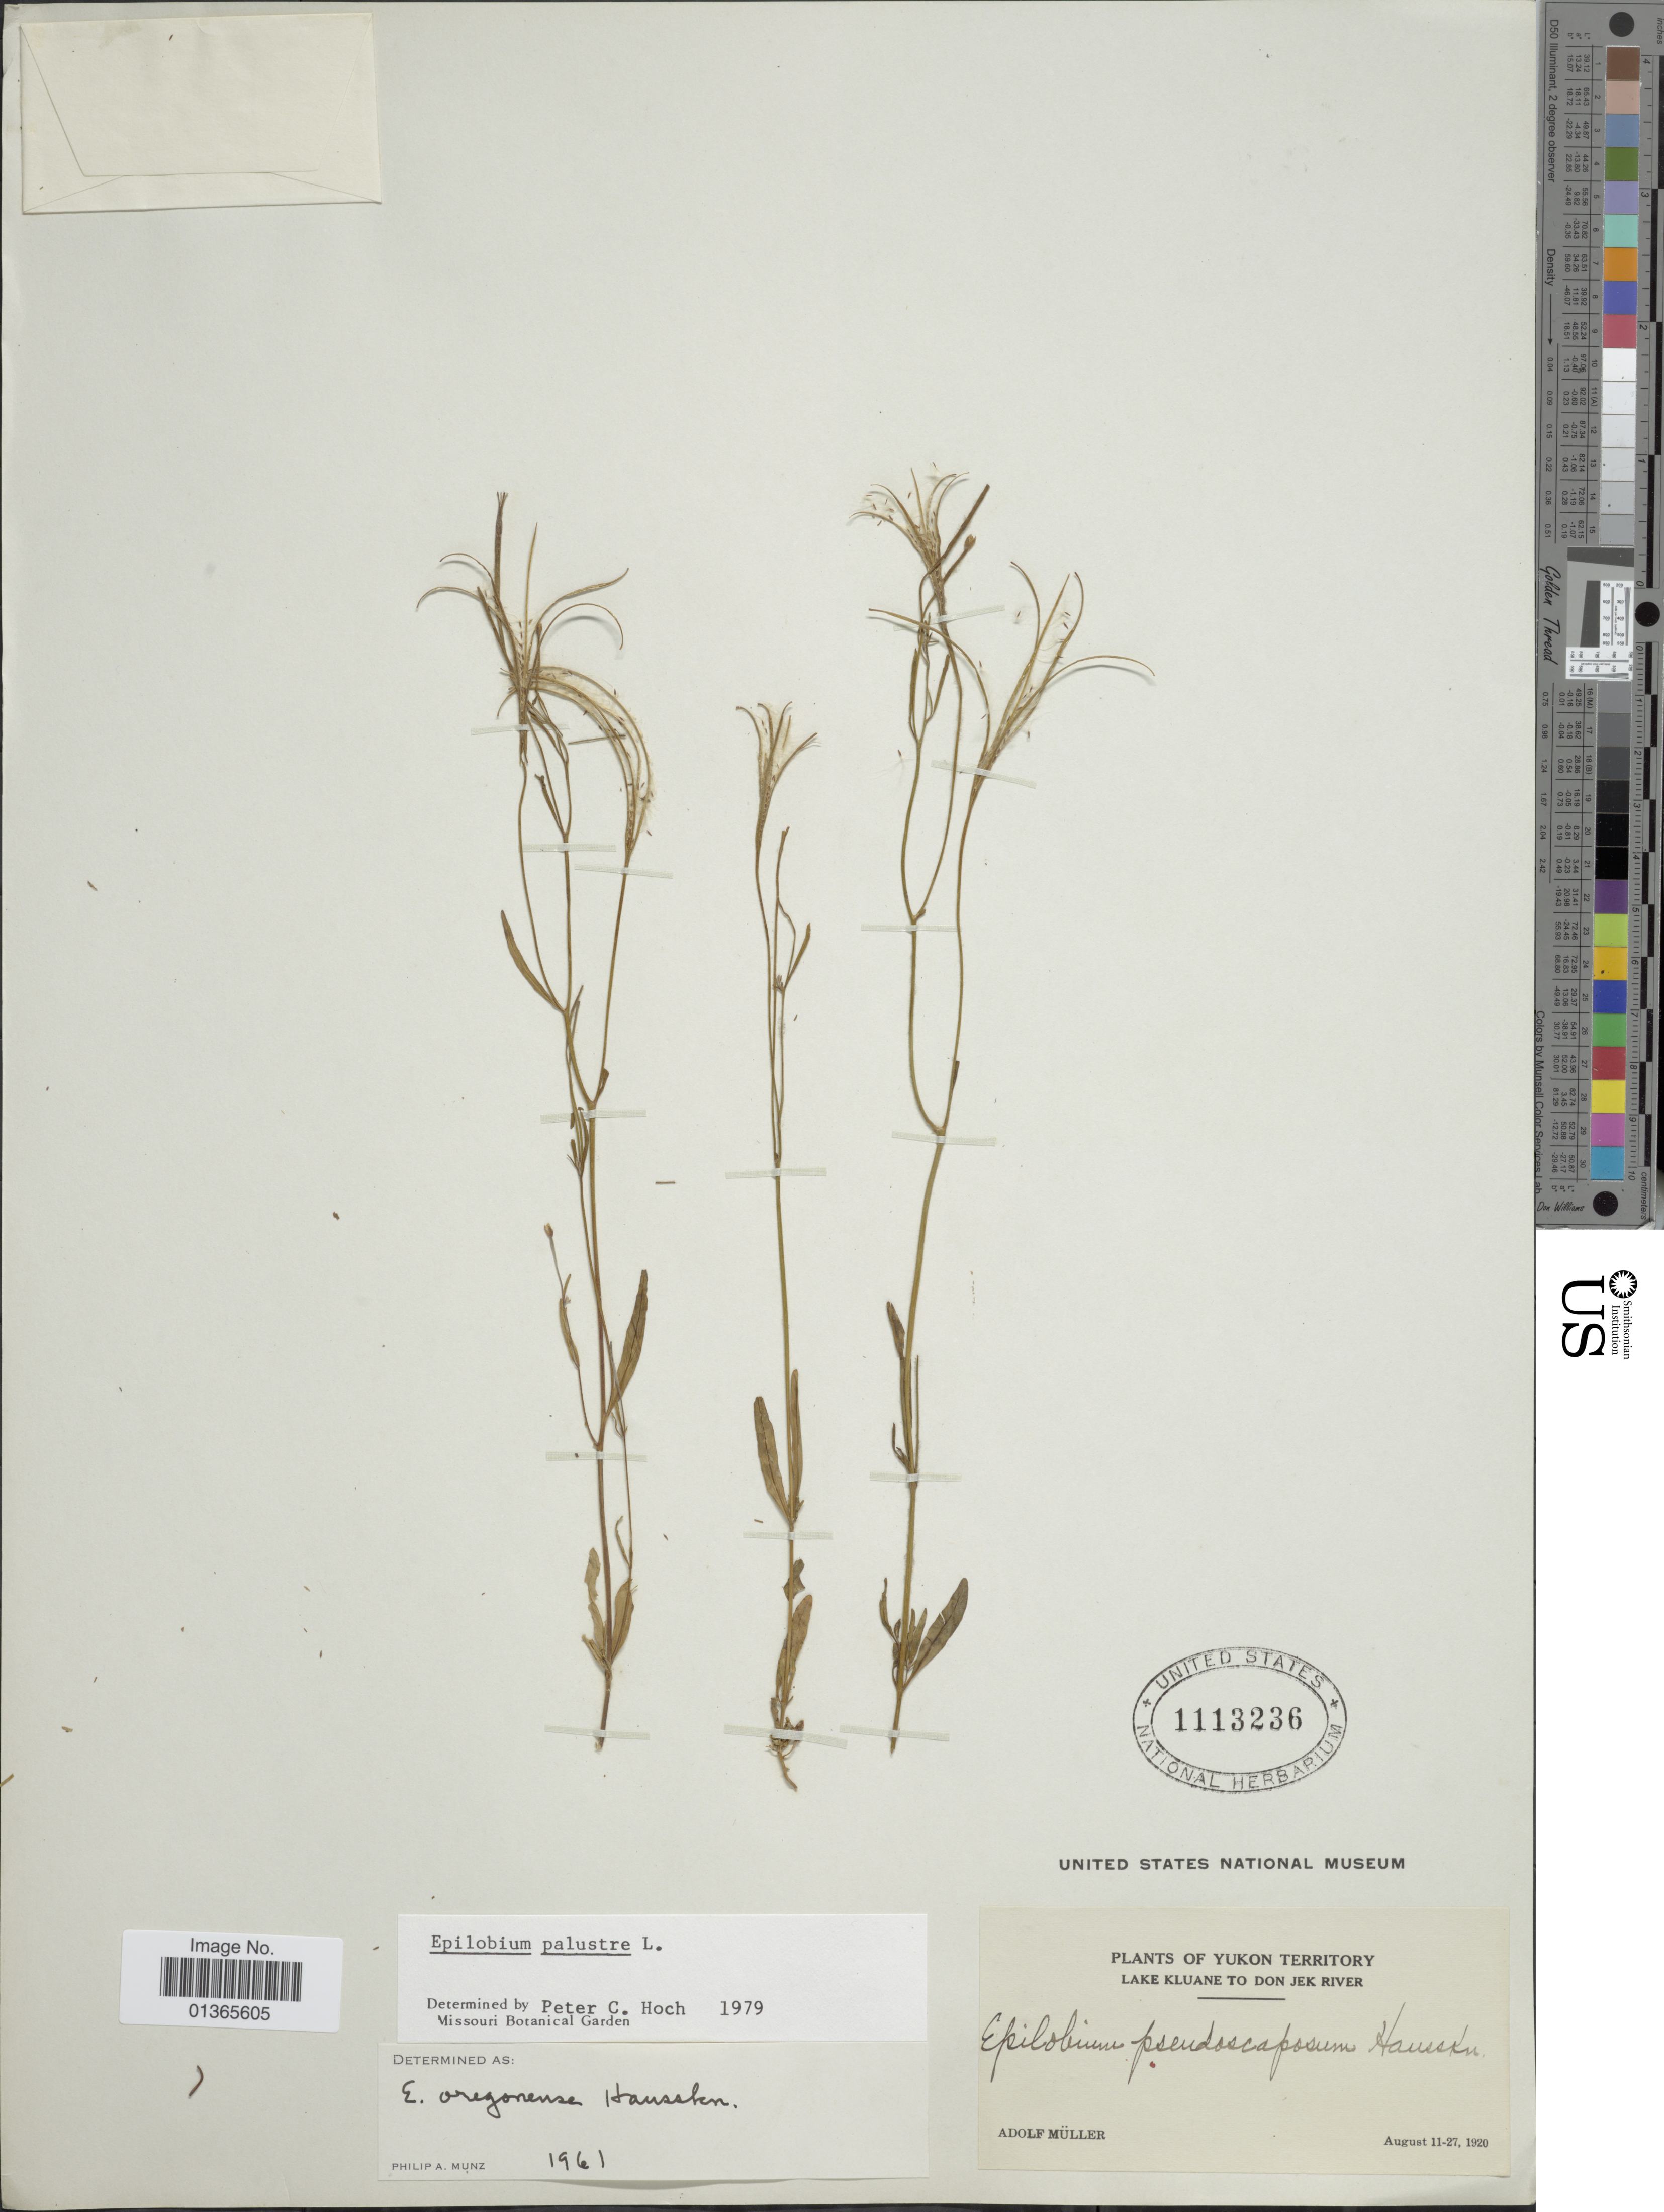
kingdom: Plantae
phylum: Tracheophyta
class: Magnoliopsida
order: Myrtales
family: Onagraceae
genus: Epilobium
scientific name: Epilobium palustre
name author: L.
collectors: A. Muller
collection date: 1920-08-11/1920-08-27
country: Canada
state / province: Yukon Territory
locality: Lake Kluane to Don Jek River.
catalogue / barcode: US 1113236